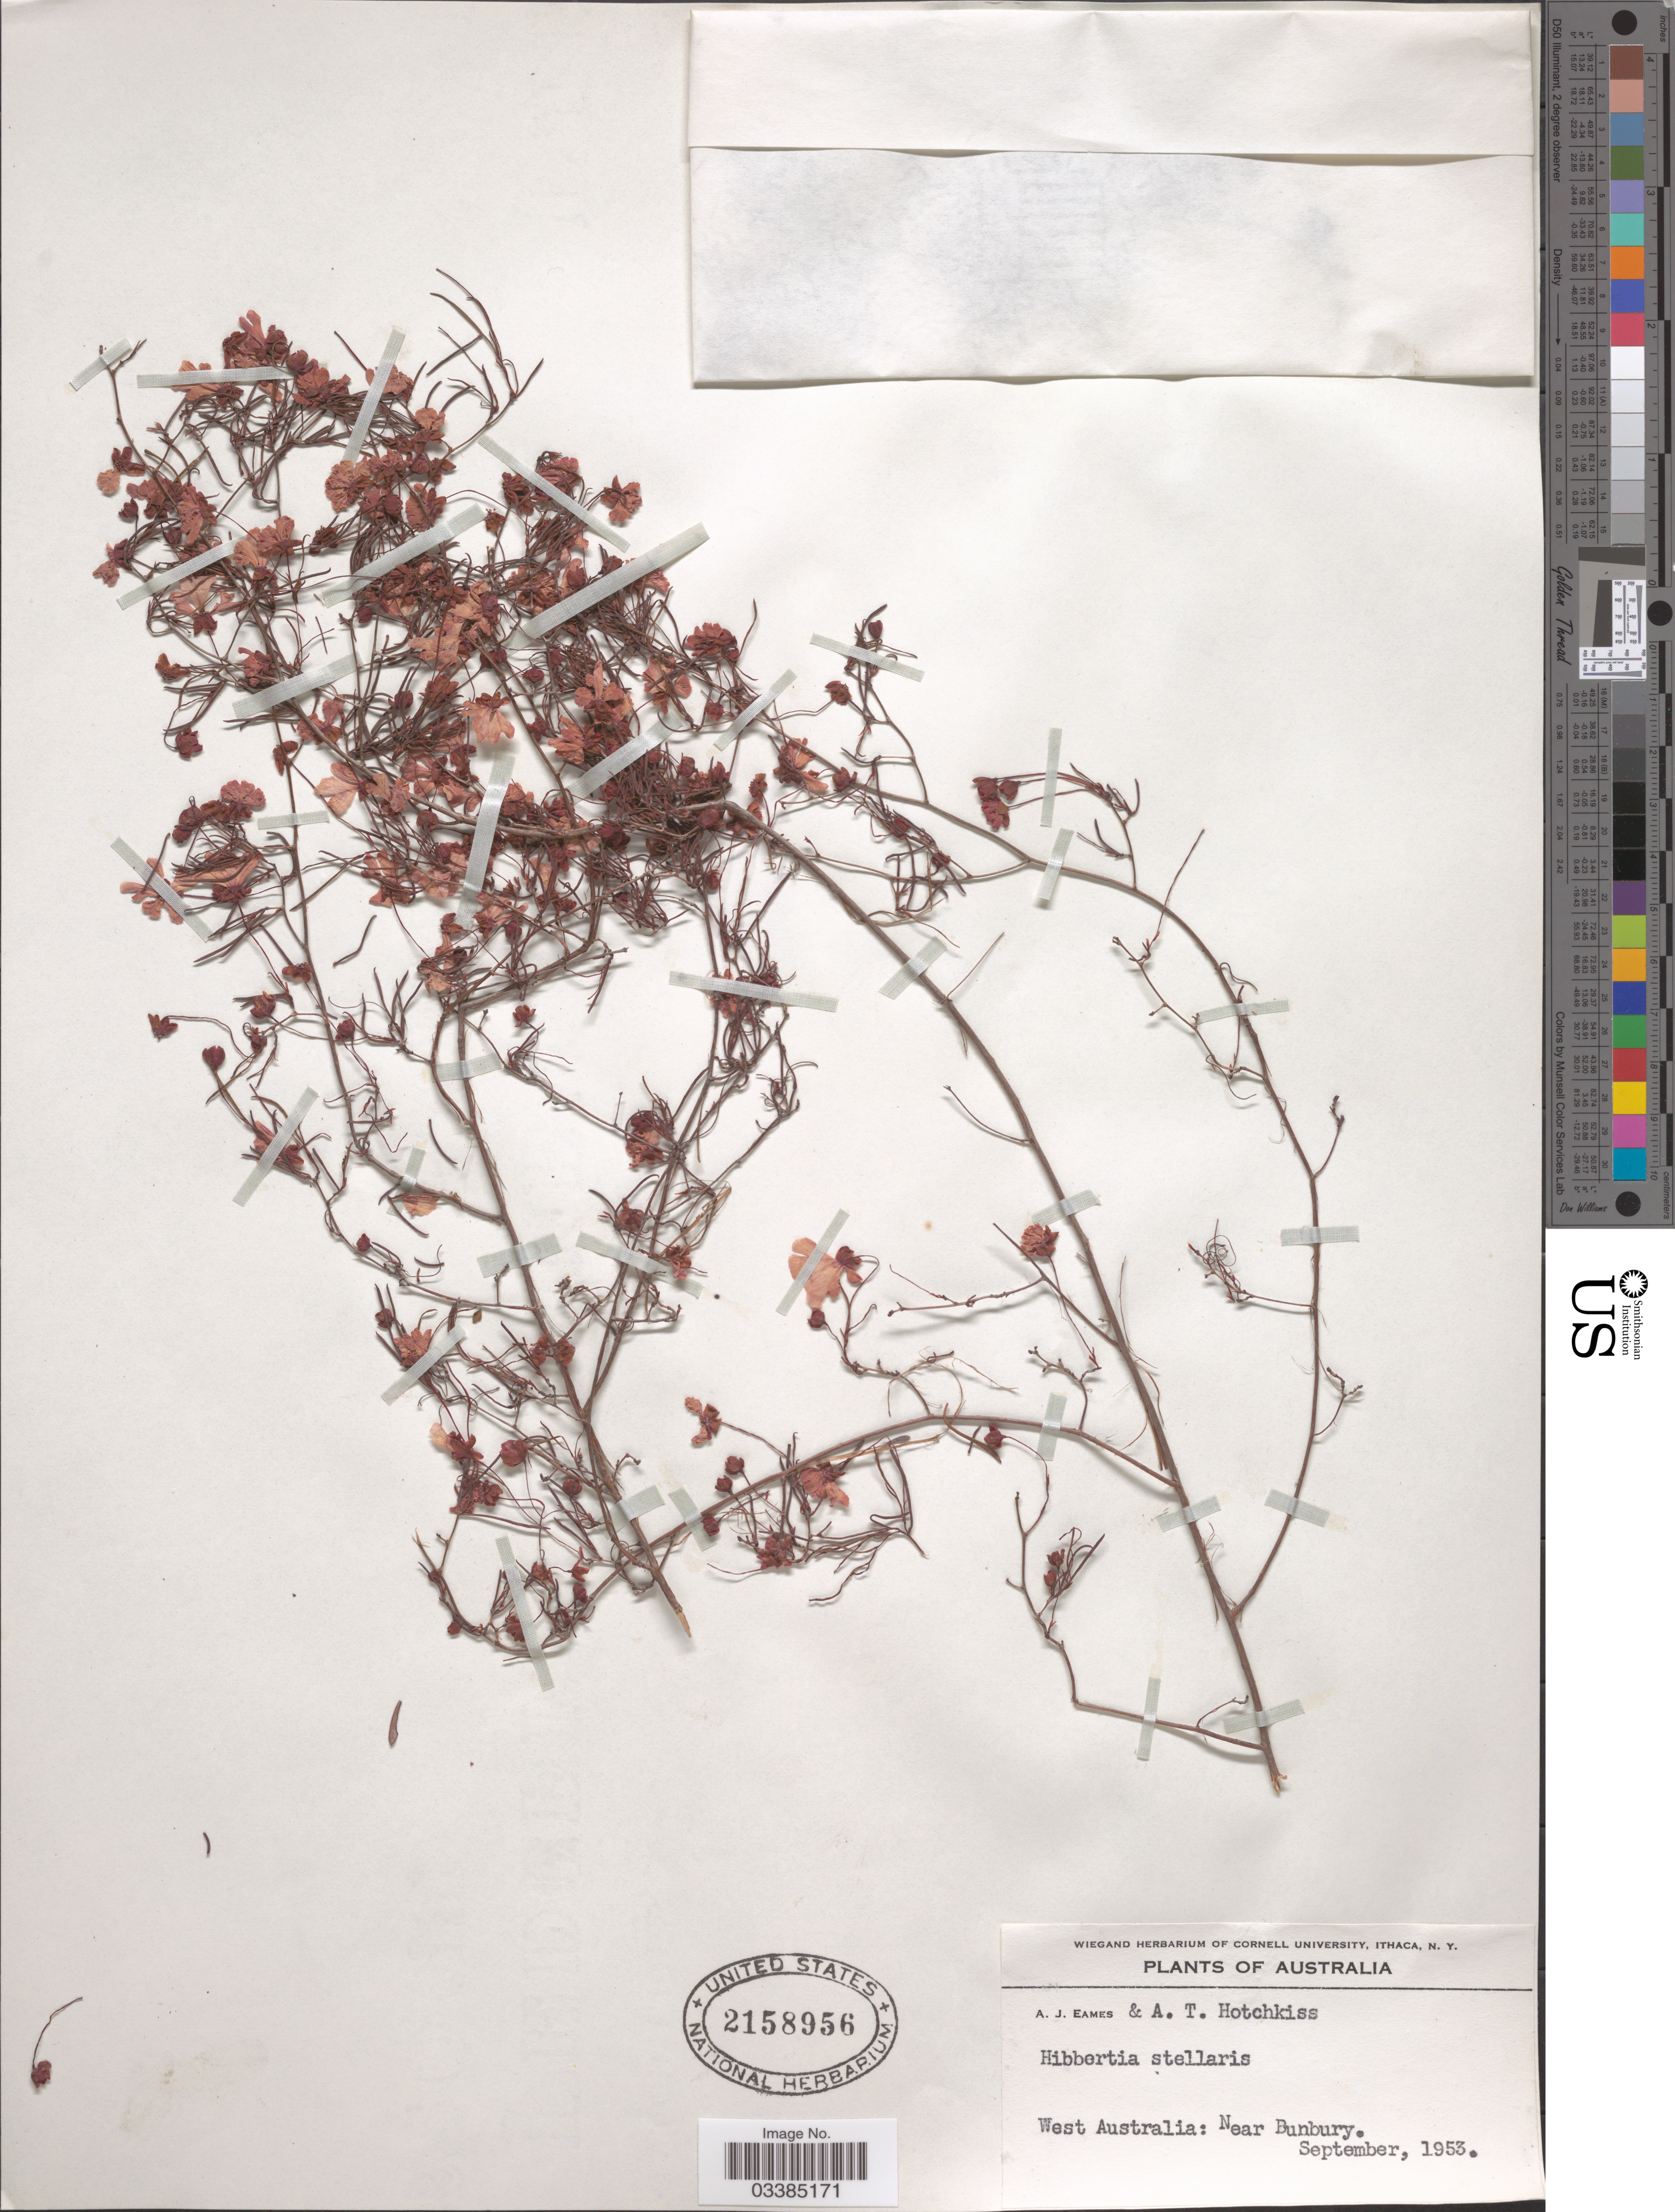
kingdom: Plantae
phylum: Tracheophyta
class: Magnoliopsida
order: Dilleniales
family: Dilleniaceae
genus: Hibbertia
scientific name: Hibbertia stellaris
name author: Endl.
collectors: A. J. Eames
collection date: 1953-09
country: Australia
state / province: Western Australia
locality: West Australia: Near Bunburry.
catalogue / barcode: US 2158956